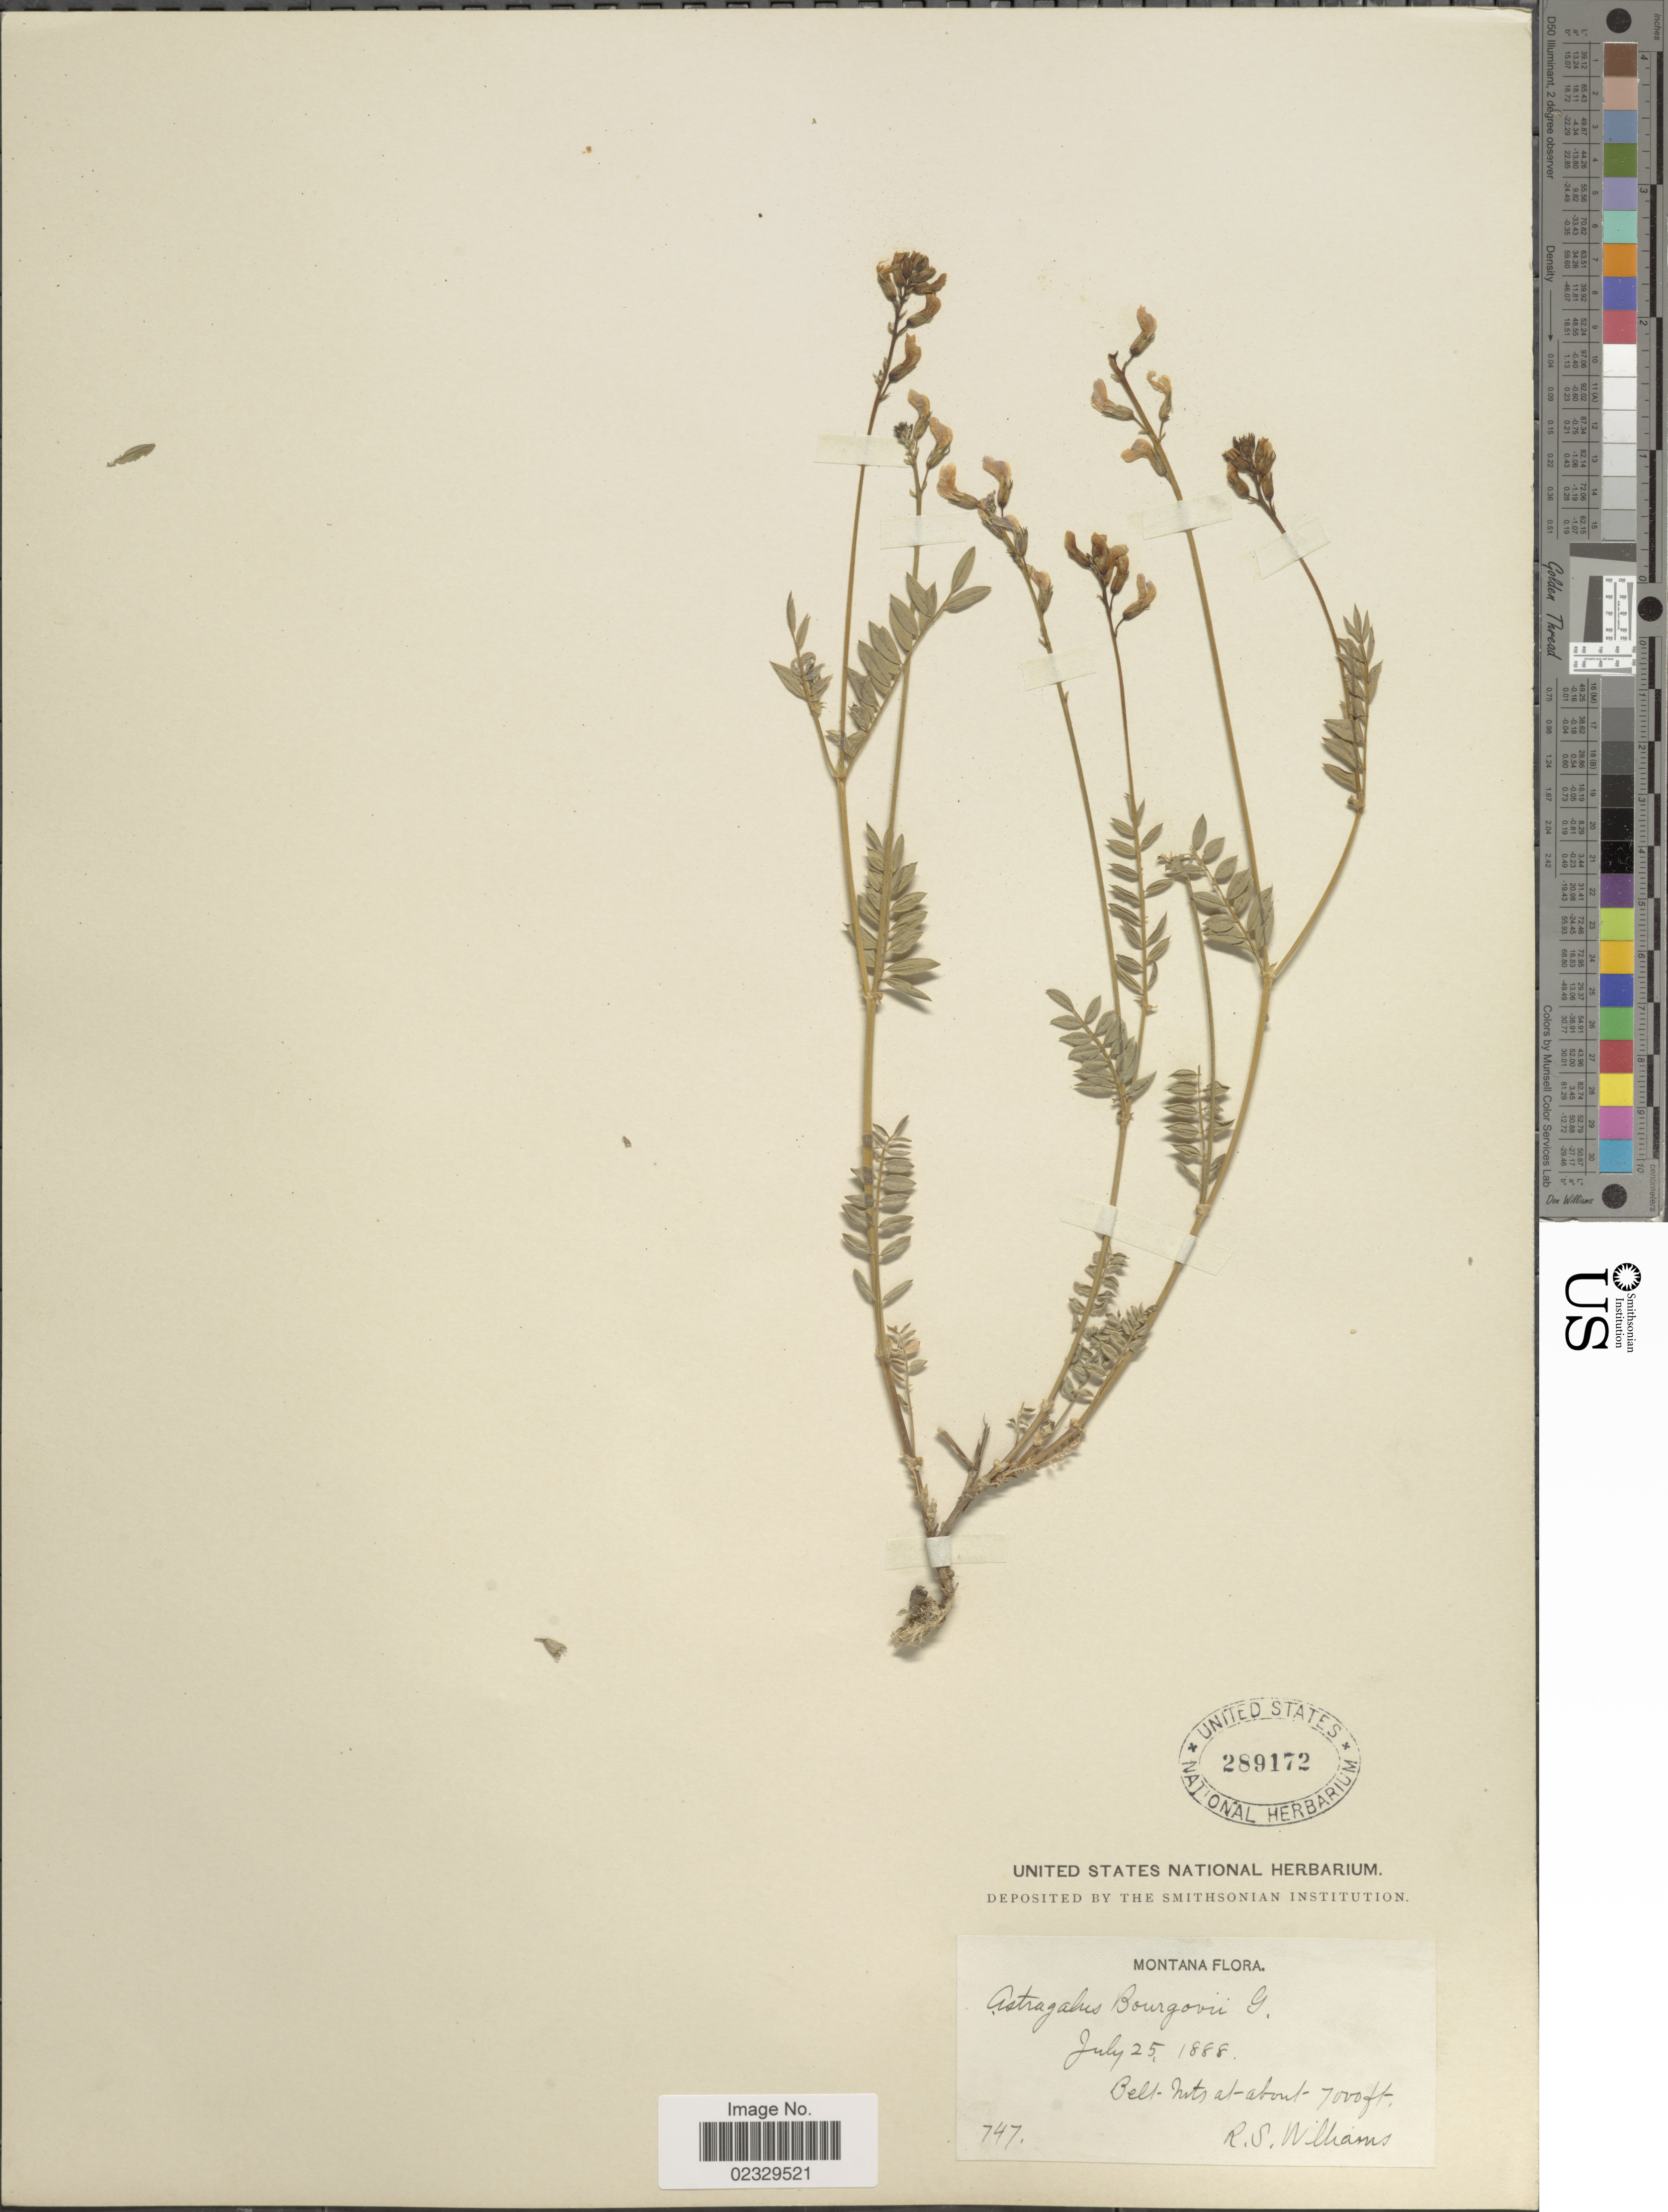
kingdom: Plantae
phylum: Tracheophyta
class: Magnoliopsida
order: Fabales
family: Fabaceae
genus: Astragalus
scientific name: Astragalus bourgovii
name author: A. Gray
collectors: R. S. Williams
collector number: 747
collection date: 1888-07-25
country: United States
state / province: Montana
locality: Belt Mts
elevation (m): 2134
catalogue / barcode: US 289172